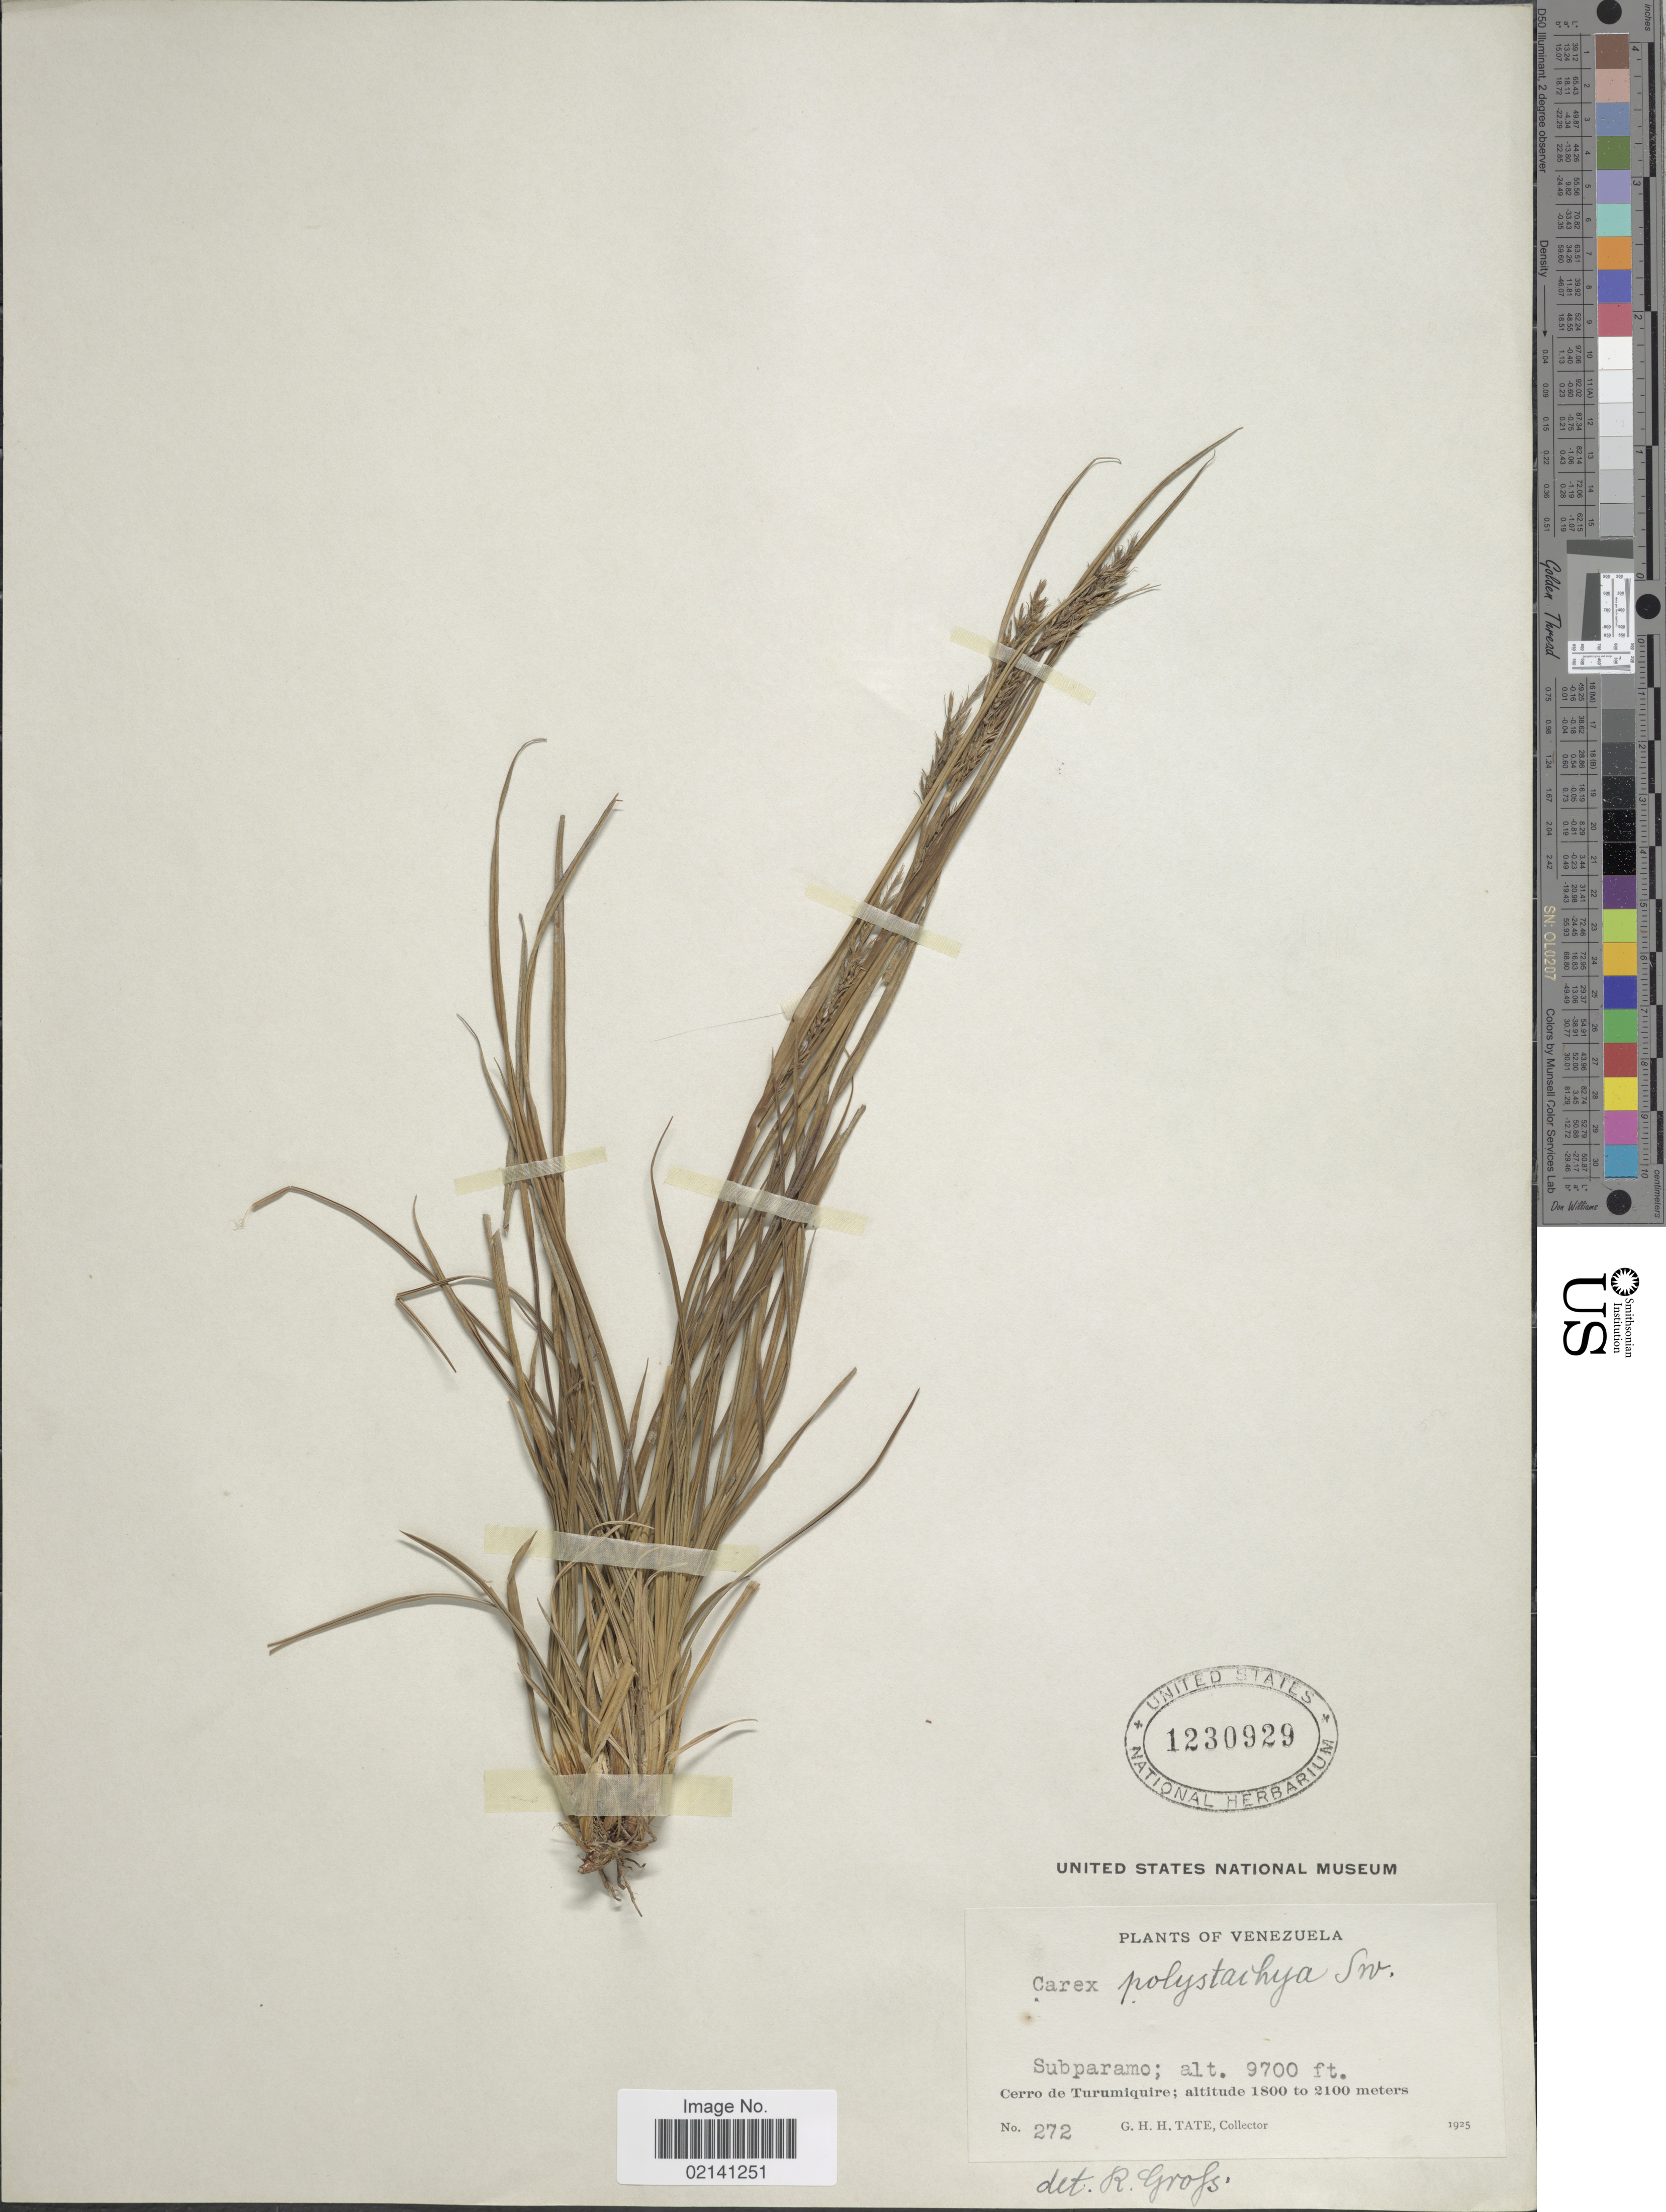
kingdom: Plantae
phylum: Tracheophyta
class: Liliopsida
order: Poales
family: Cyperaceae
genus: Carex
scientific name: Carex polystachya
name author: Sw. ex Wahlenb.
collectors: G. H. H.Tate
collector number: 272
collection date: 1925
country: Venezuela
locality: Subparamo, Cerro de Turumiquire.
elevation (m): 2957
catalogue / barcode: US 1230929